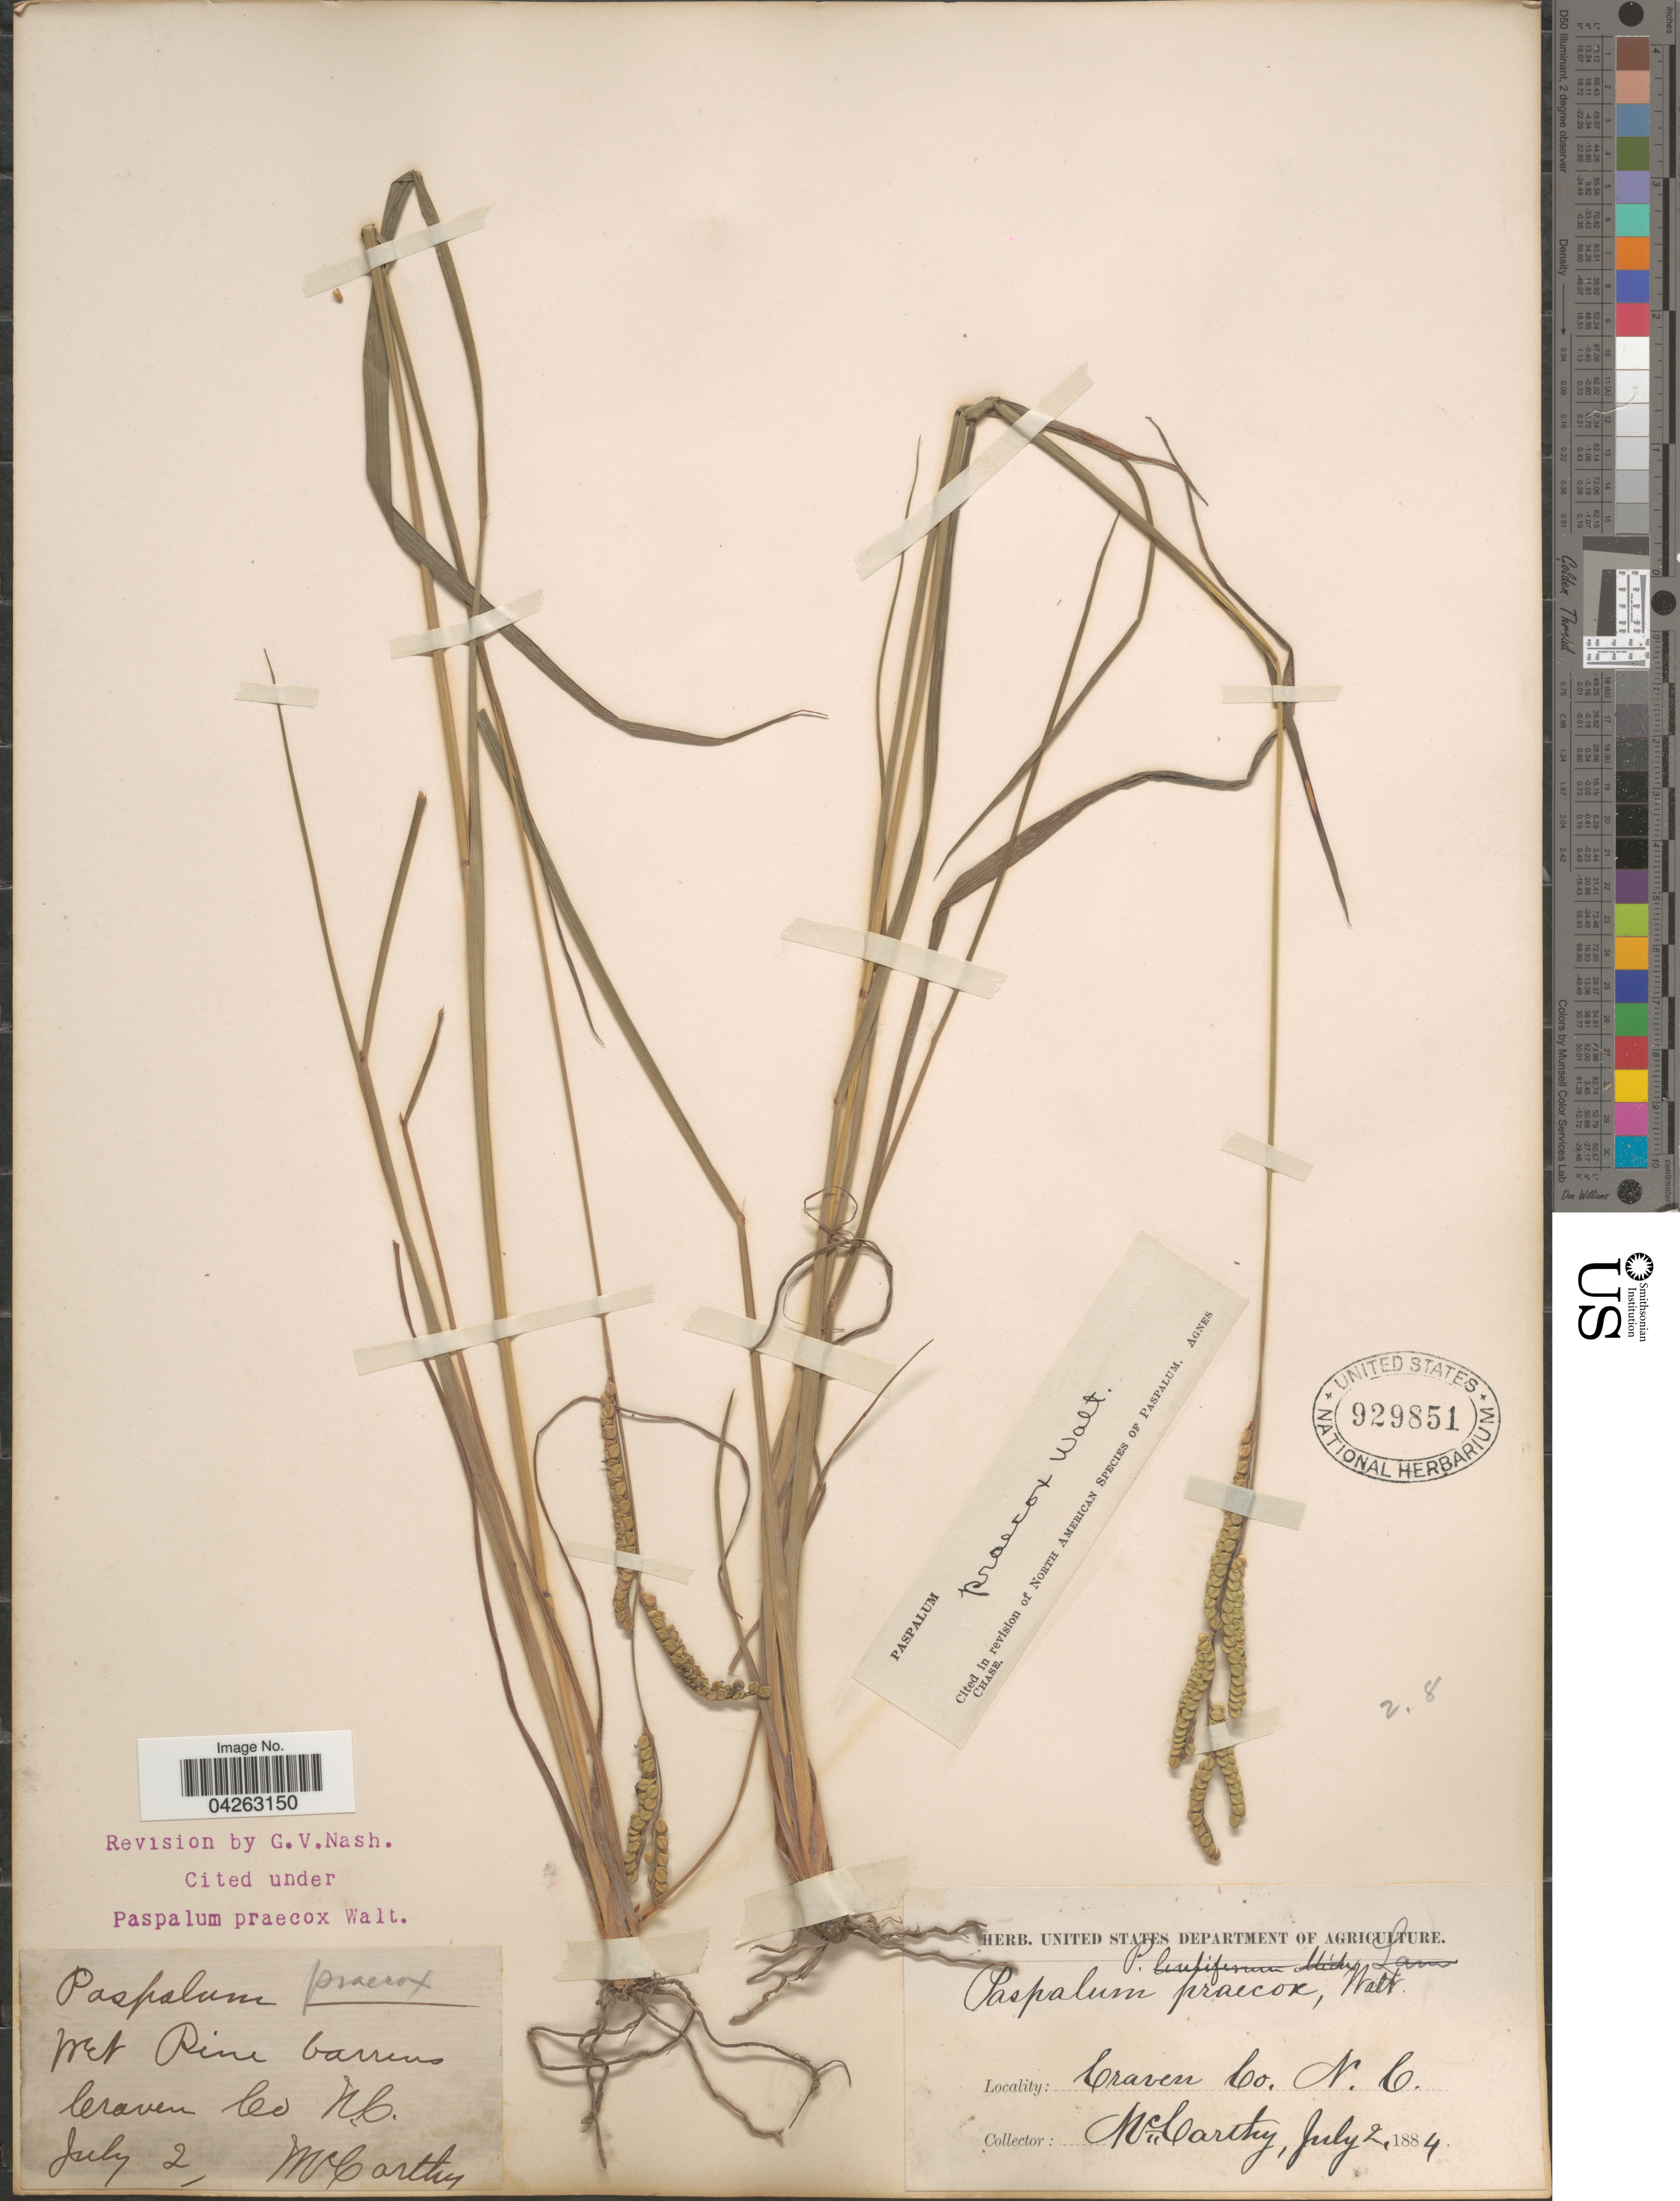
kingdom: Plantae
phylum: Tracheophyta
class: Liliopsida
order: Poales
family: Poaceae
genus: Paspalum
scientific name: Paspalum praecox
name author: Walter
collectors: -- McCarthy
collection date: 1884-07-02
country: United States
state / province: North Carolina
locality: Craven Co.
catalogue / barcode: US 929851